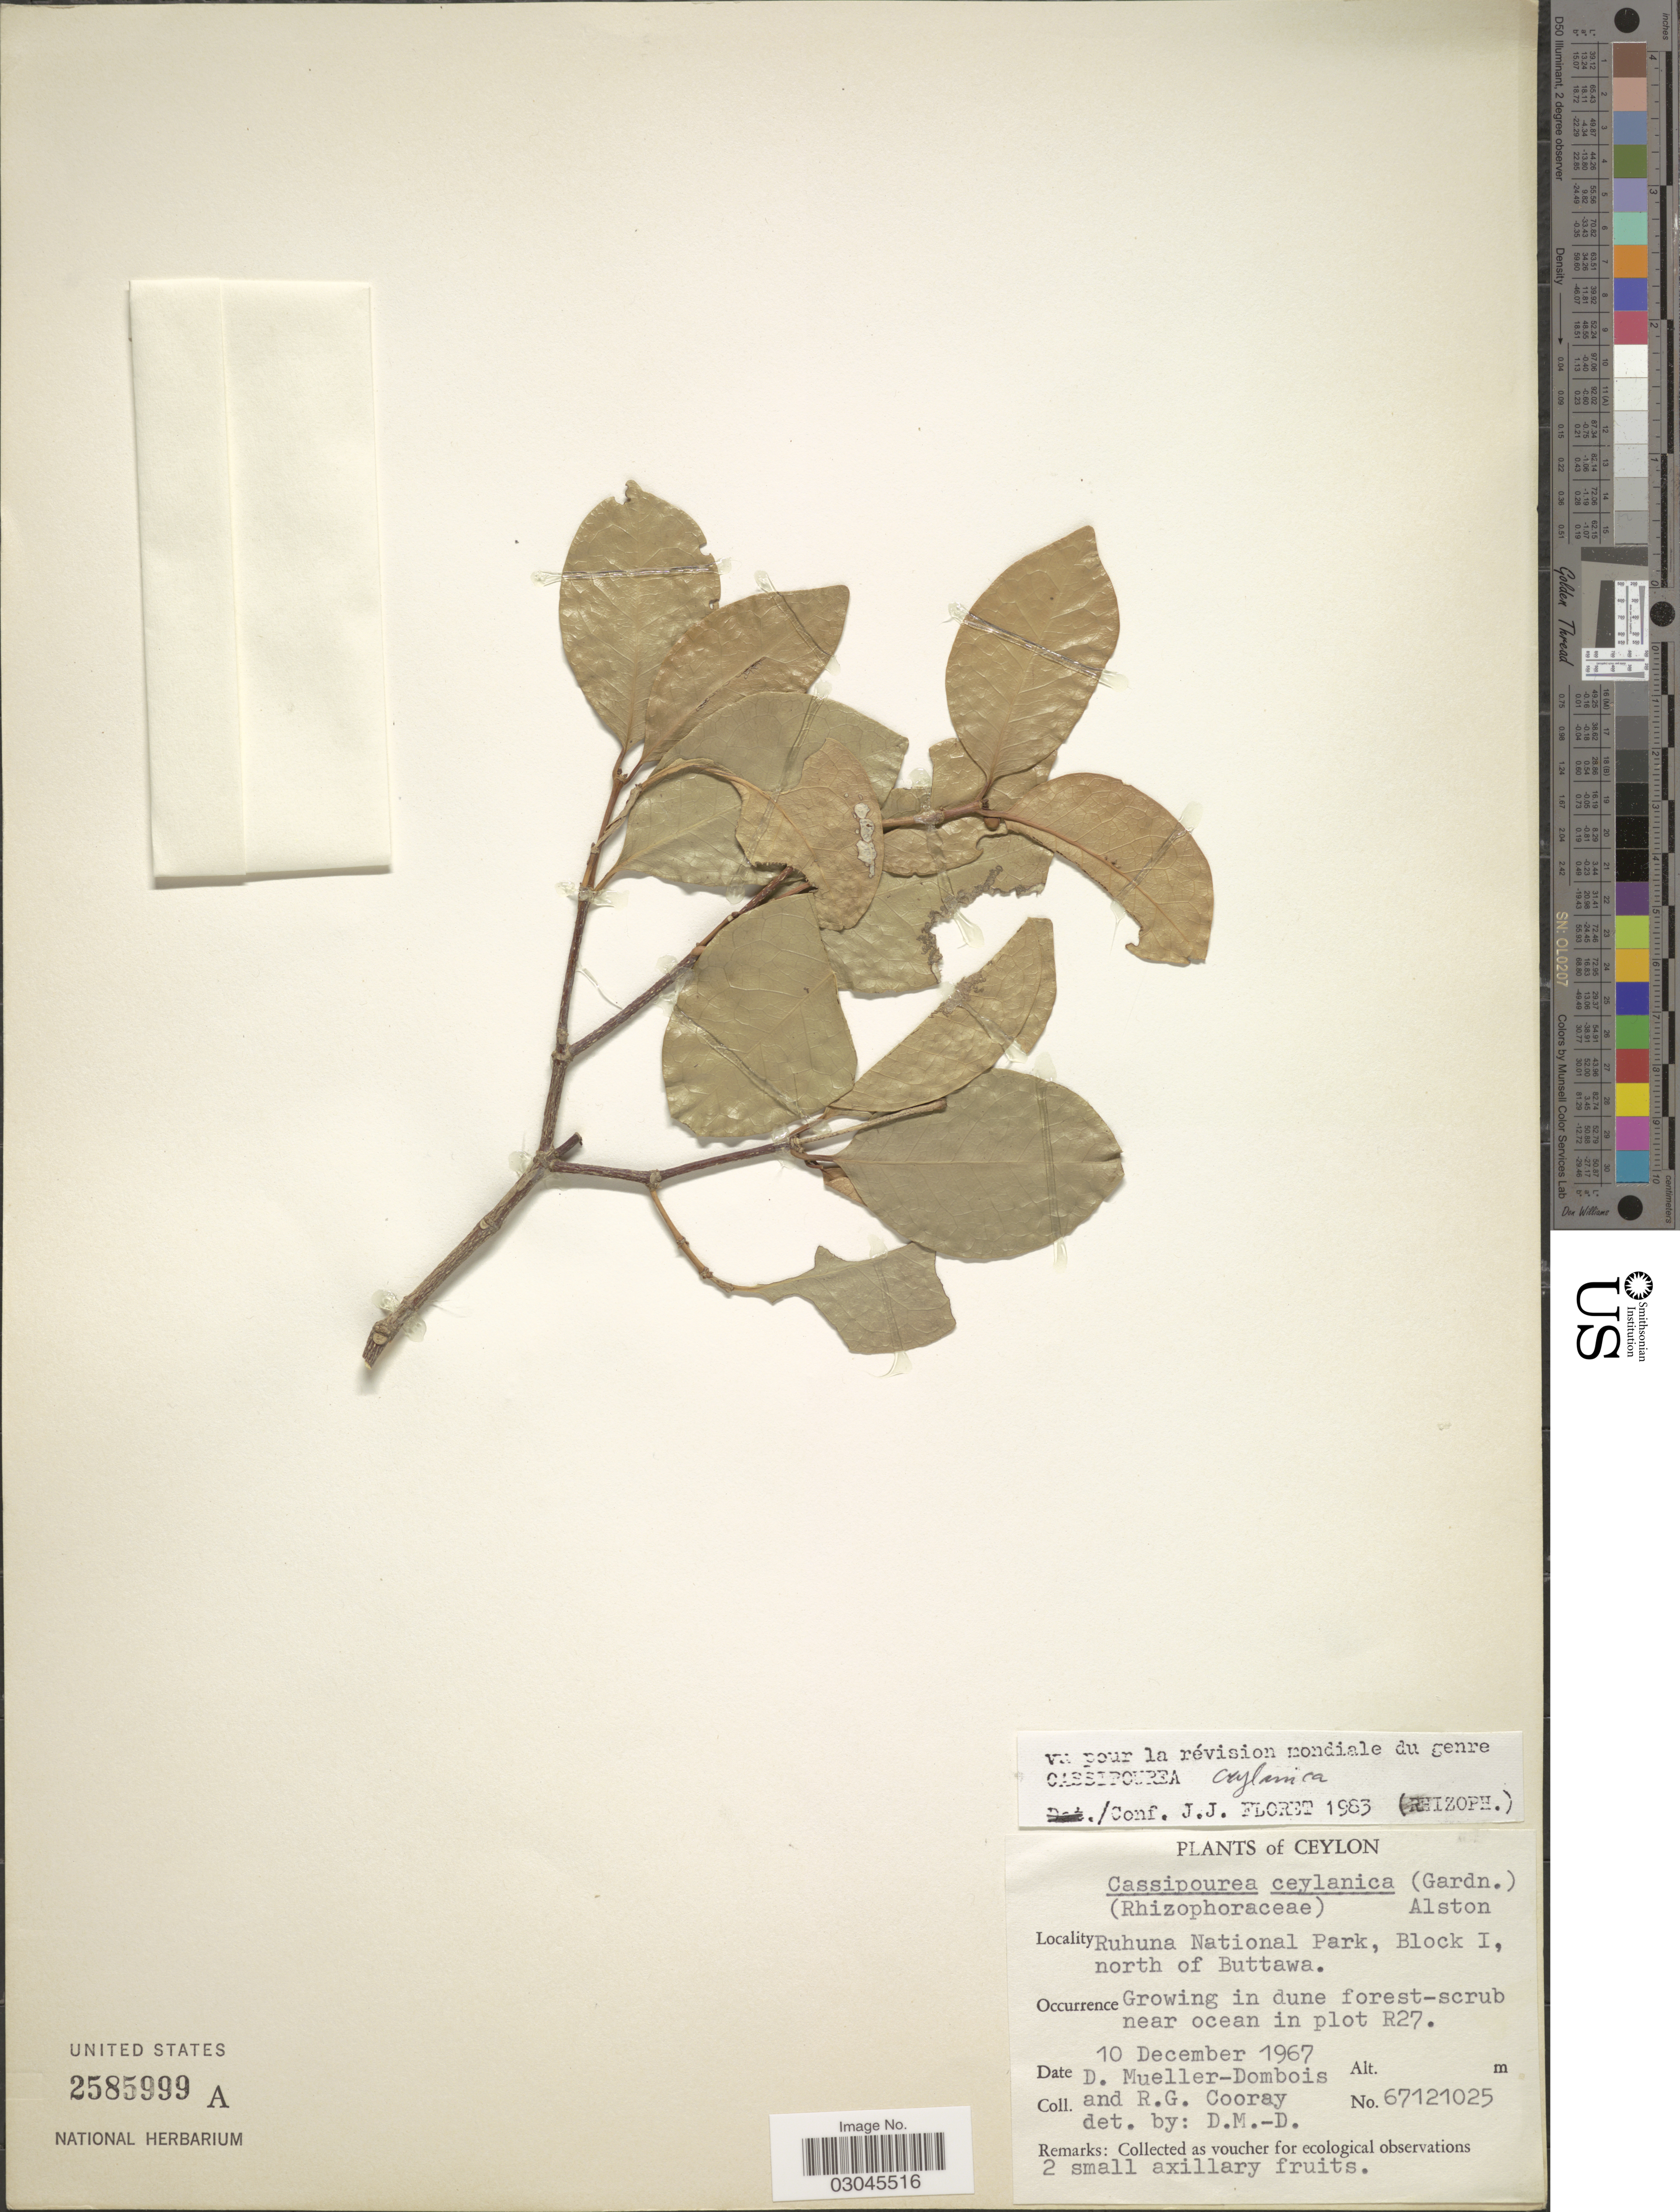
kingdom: Plantae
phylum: Tracheophyta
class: Magnoliopsida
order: Malpighiales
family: Rhizophoraceae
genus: Cassipourea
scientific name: Cassipourea ceylanica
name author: (Gardner) Alston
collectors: D. Mueller-Dombois & R. Cooray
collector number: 67121025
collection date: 1967-12-10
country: Sri Lanka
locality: Ceylon. Ruhuna National Park, Block I, north of Buttawa.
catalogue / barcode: US 2585999A